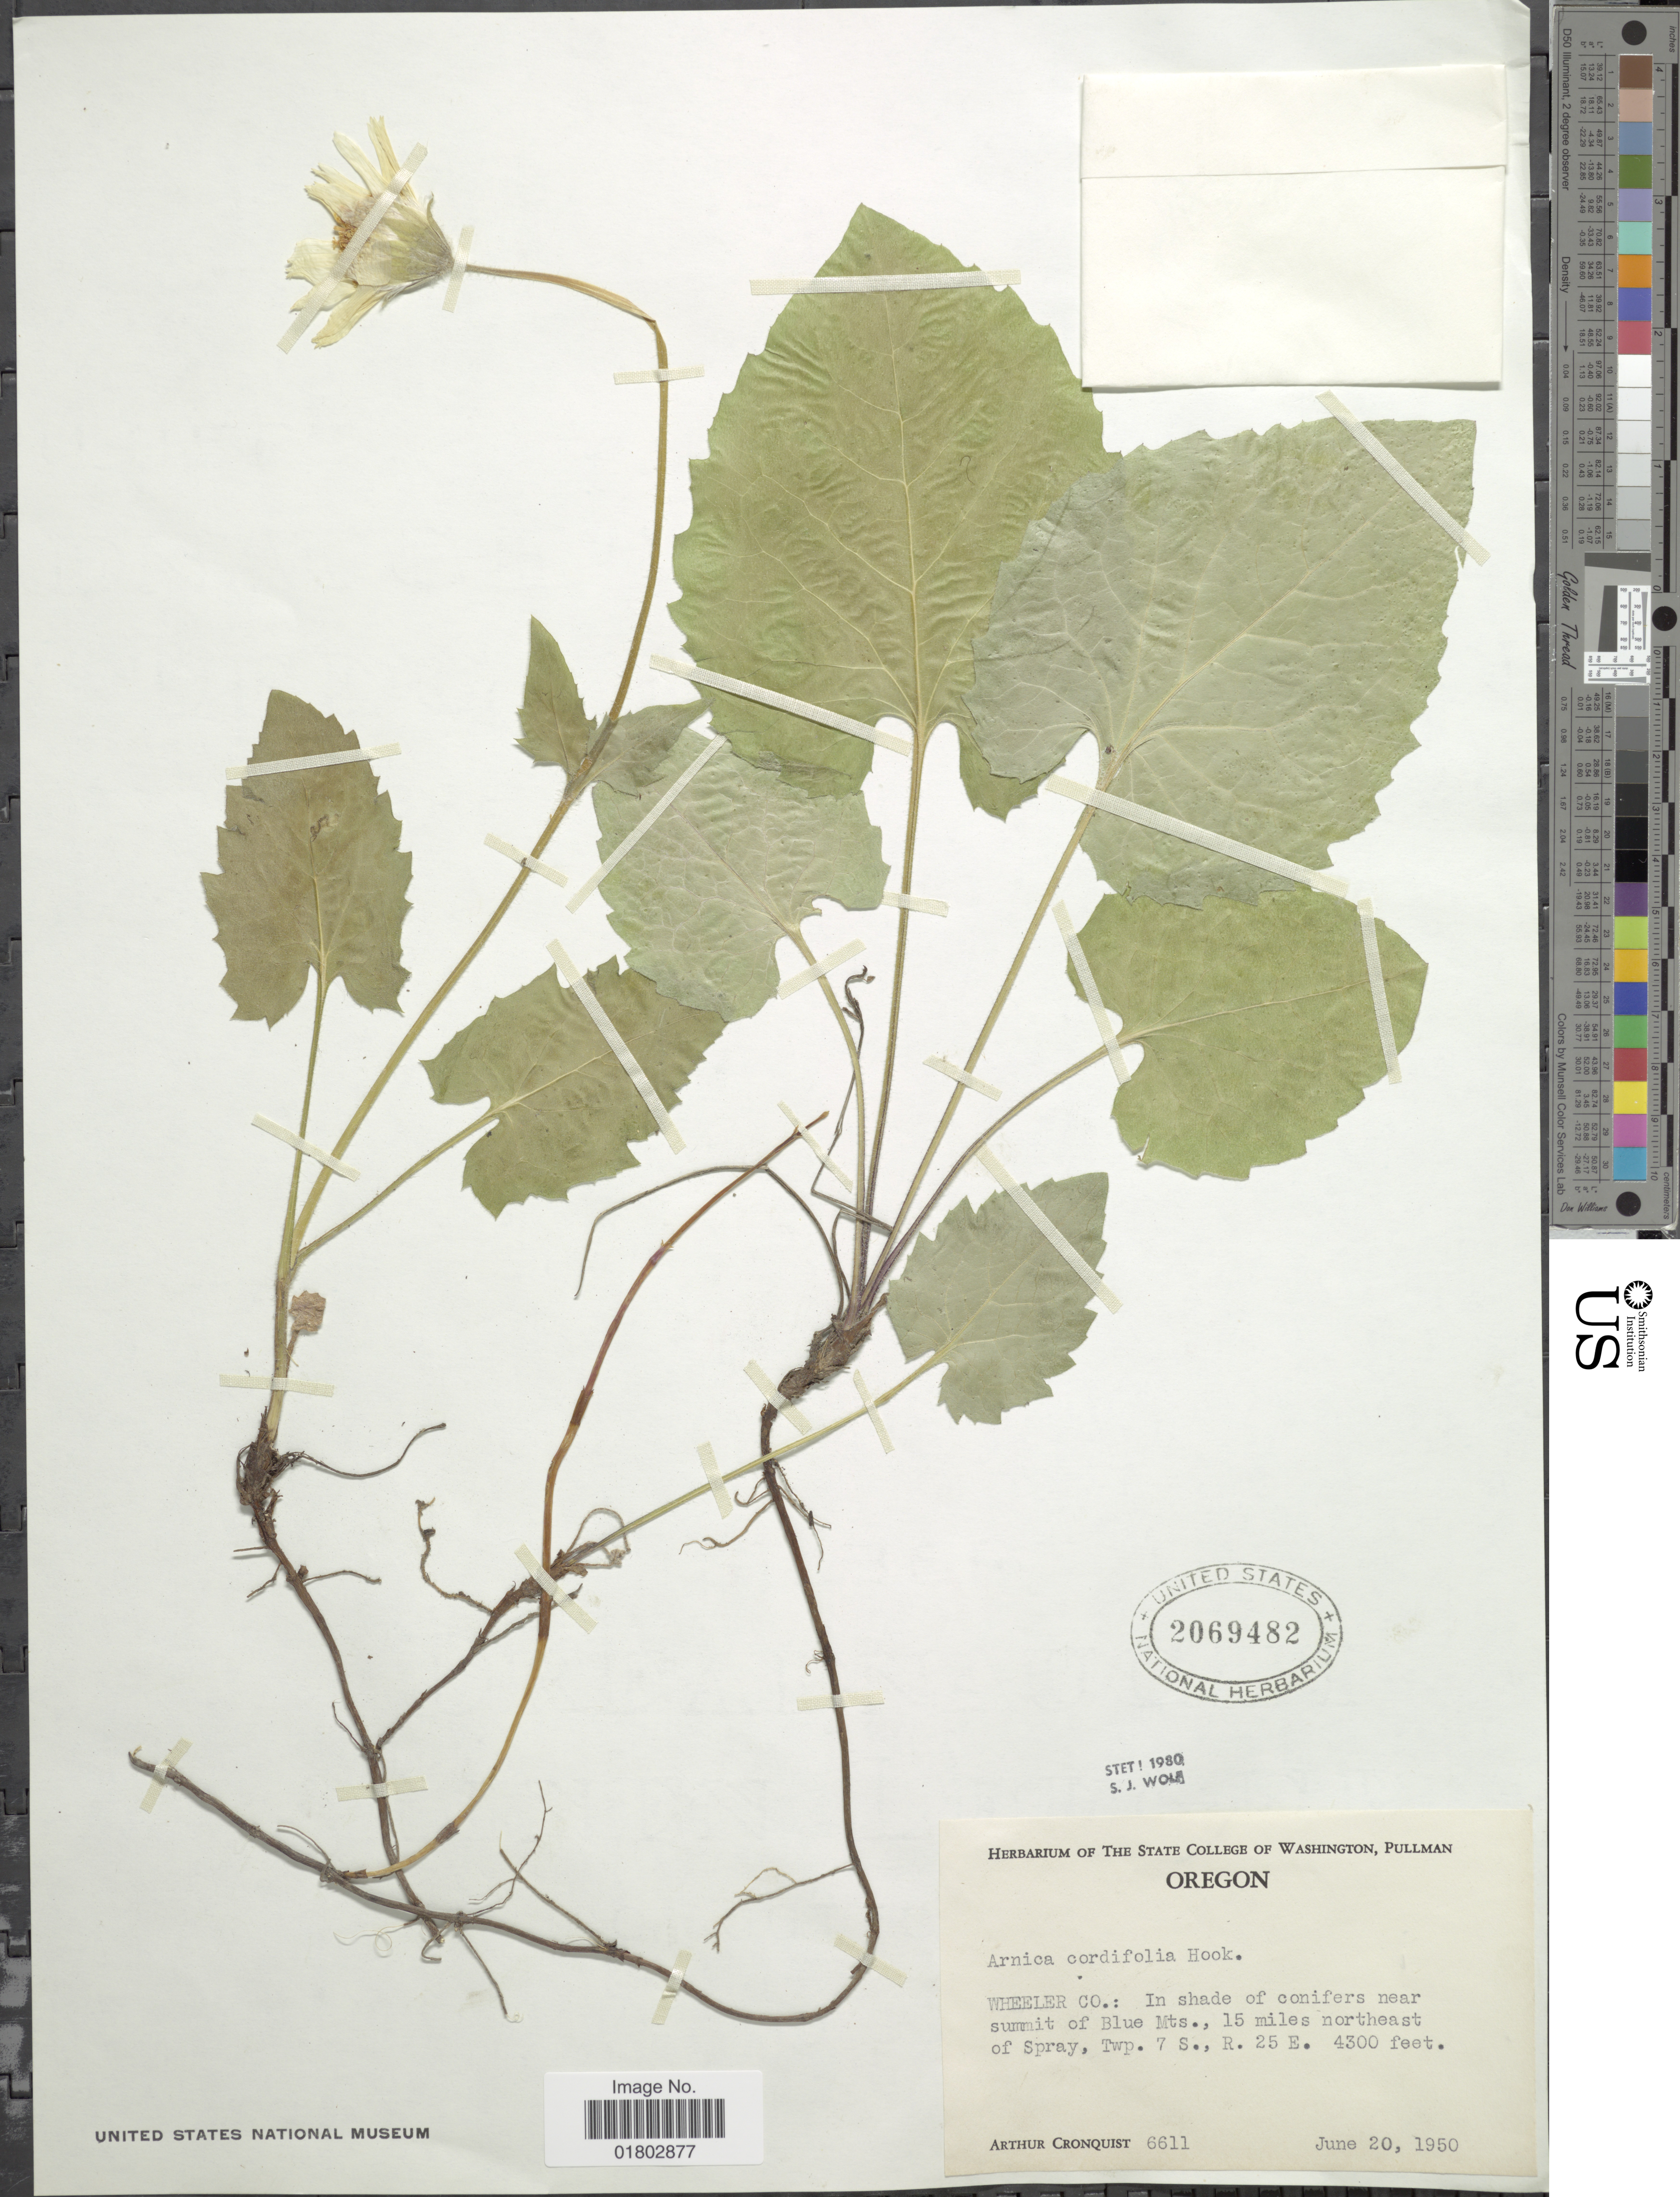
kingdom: Plantae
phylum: Tracheophyta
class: Magnoliopsida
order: Asterales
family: Asteraceae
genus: Arnica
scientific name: Arnica cordifolia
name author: Hook.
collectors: A. J. Cronquist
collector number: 6611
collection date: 1950-06-20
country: United States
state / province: Oregon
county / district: Wheeler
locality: Wheeler Co: In shade of conifers near summit of Blue Mts., 15 miles northeast of Spray, Twp. 7 S., R. 25 E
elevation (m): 1311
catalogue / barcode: US 2069482